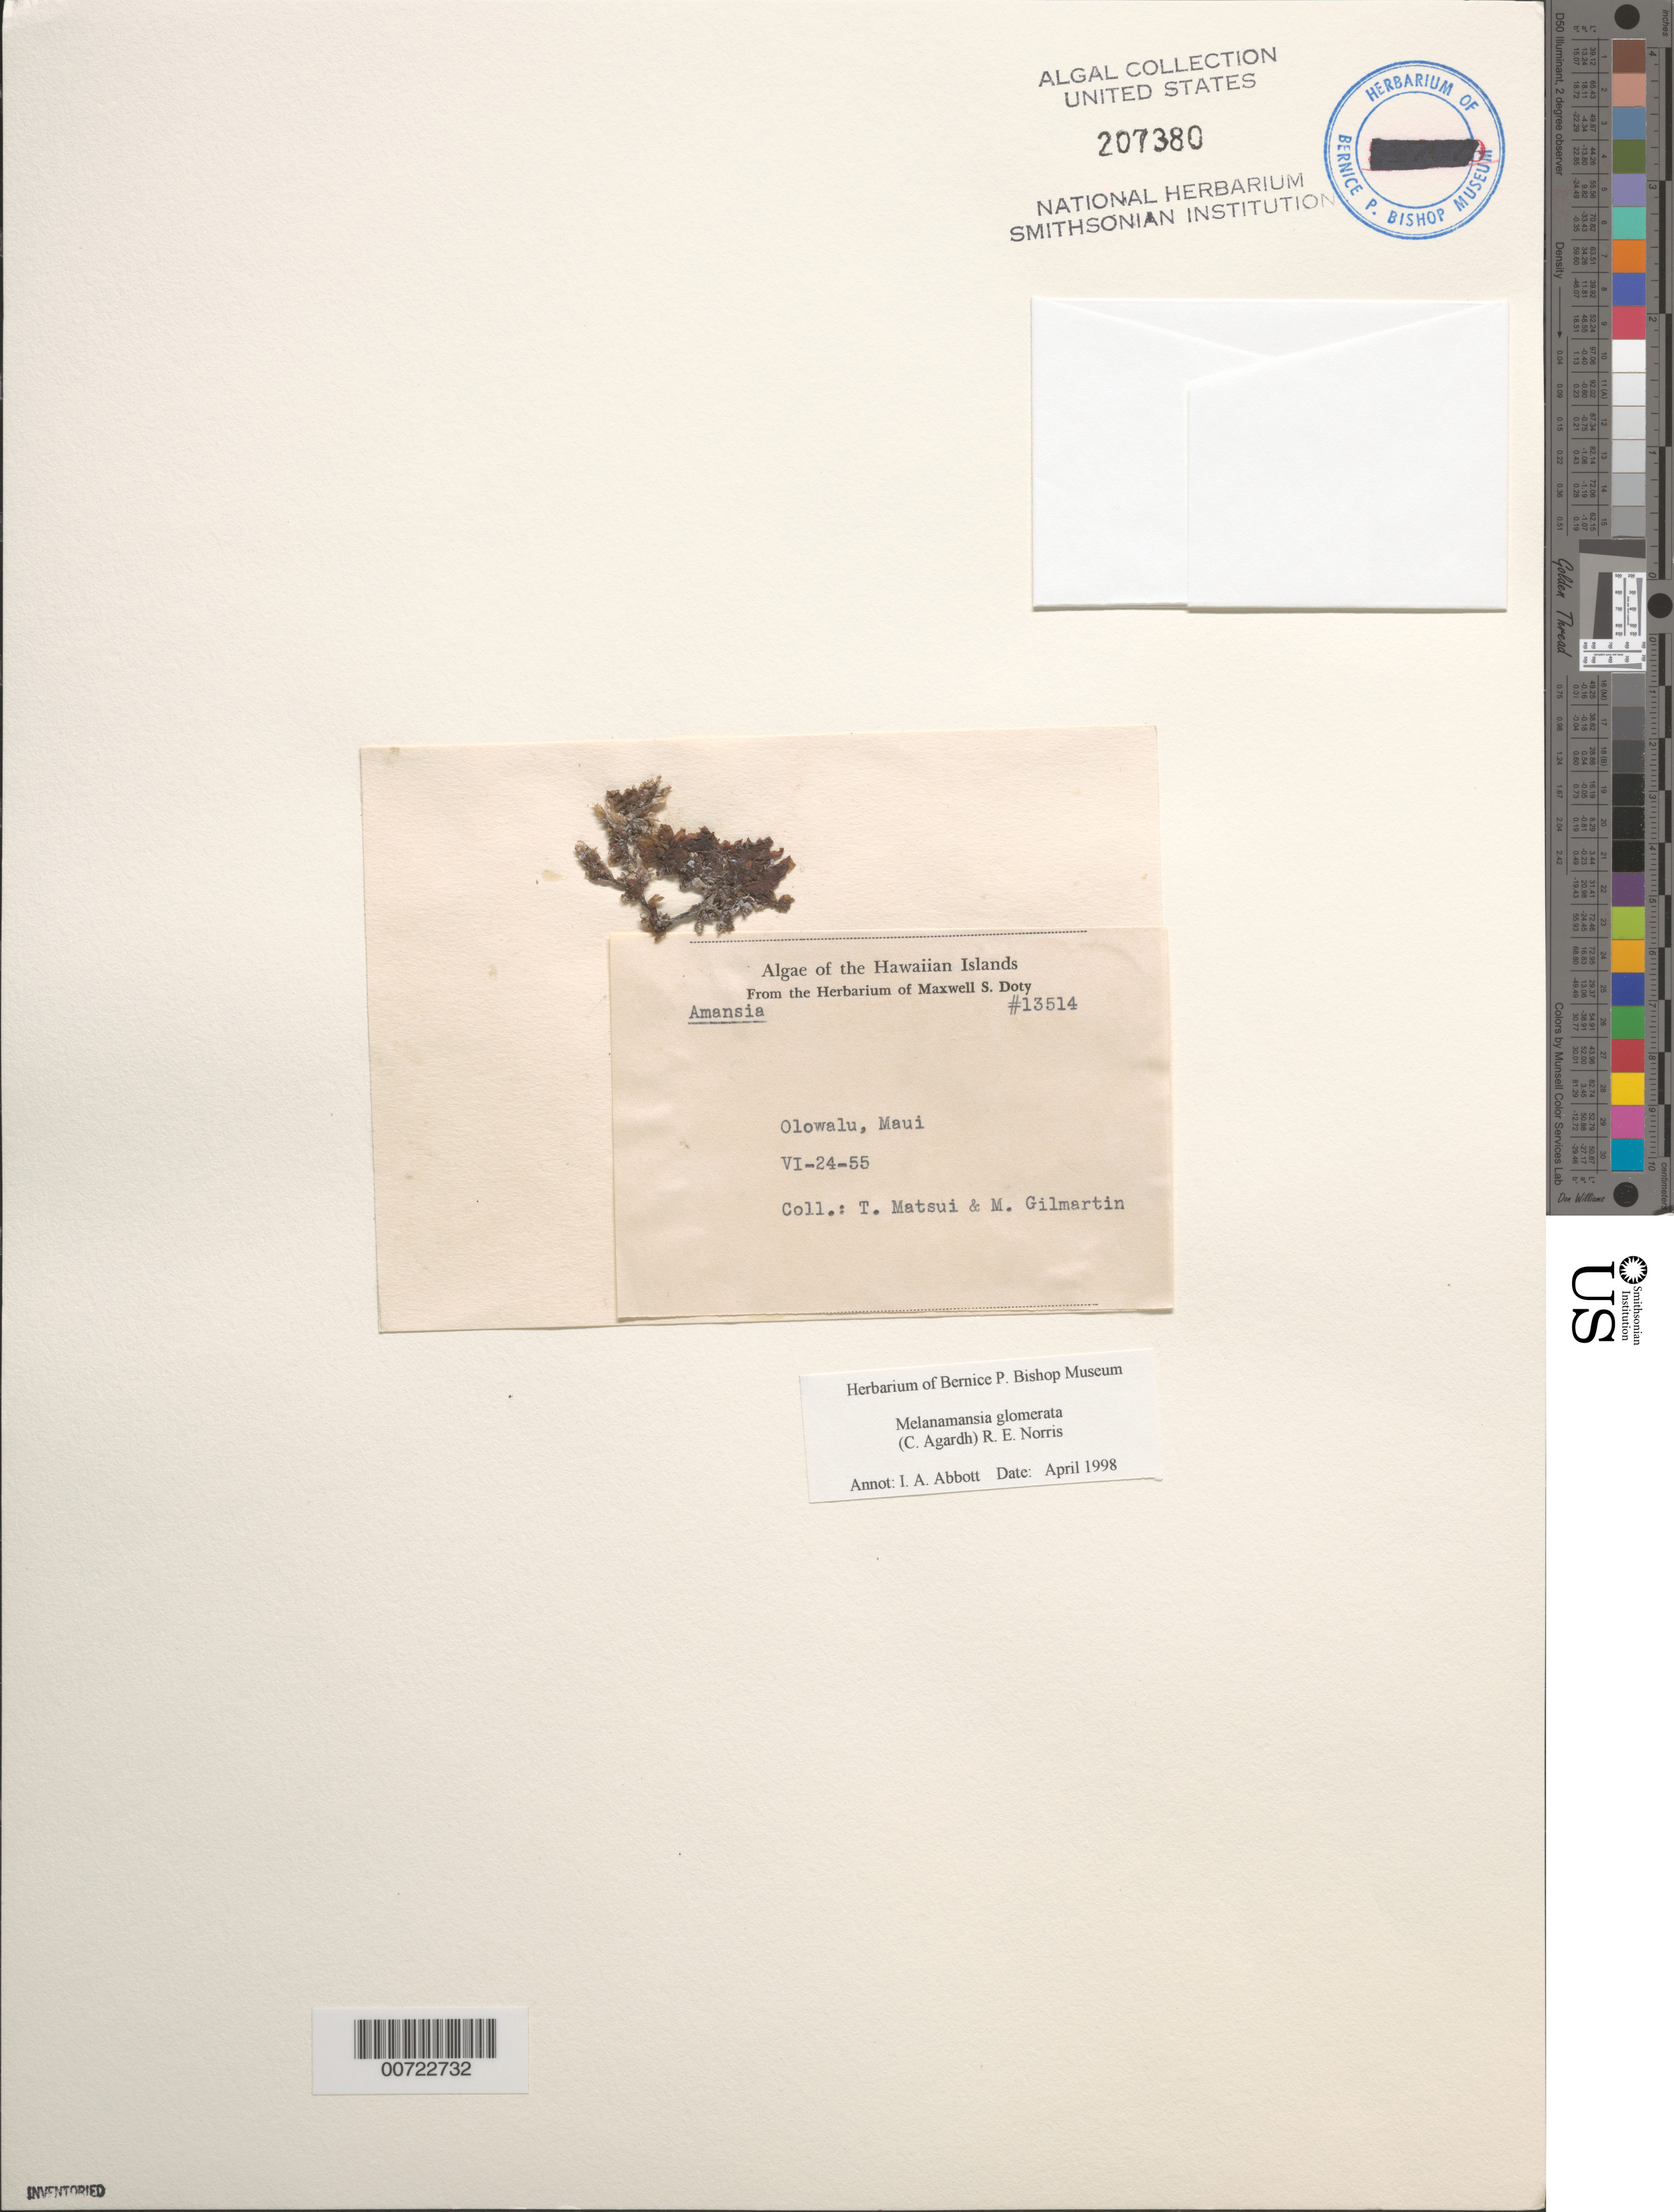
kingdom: Plantae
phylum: Rhodophyta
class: Florideophyceae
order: Ceramiales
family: Rhodomelaceae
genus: Amansia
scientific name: Amansia glomerata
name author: C. Agardh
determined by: Algae name updating Project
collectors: T. Matsui & M. Gilmartin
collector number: MSD 13514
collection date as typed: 24 Jun 1955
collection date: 1955-06-24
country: United States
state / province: Hawaii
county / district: Maui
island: Maui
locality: Olowalu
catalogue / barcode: US 207380